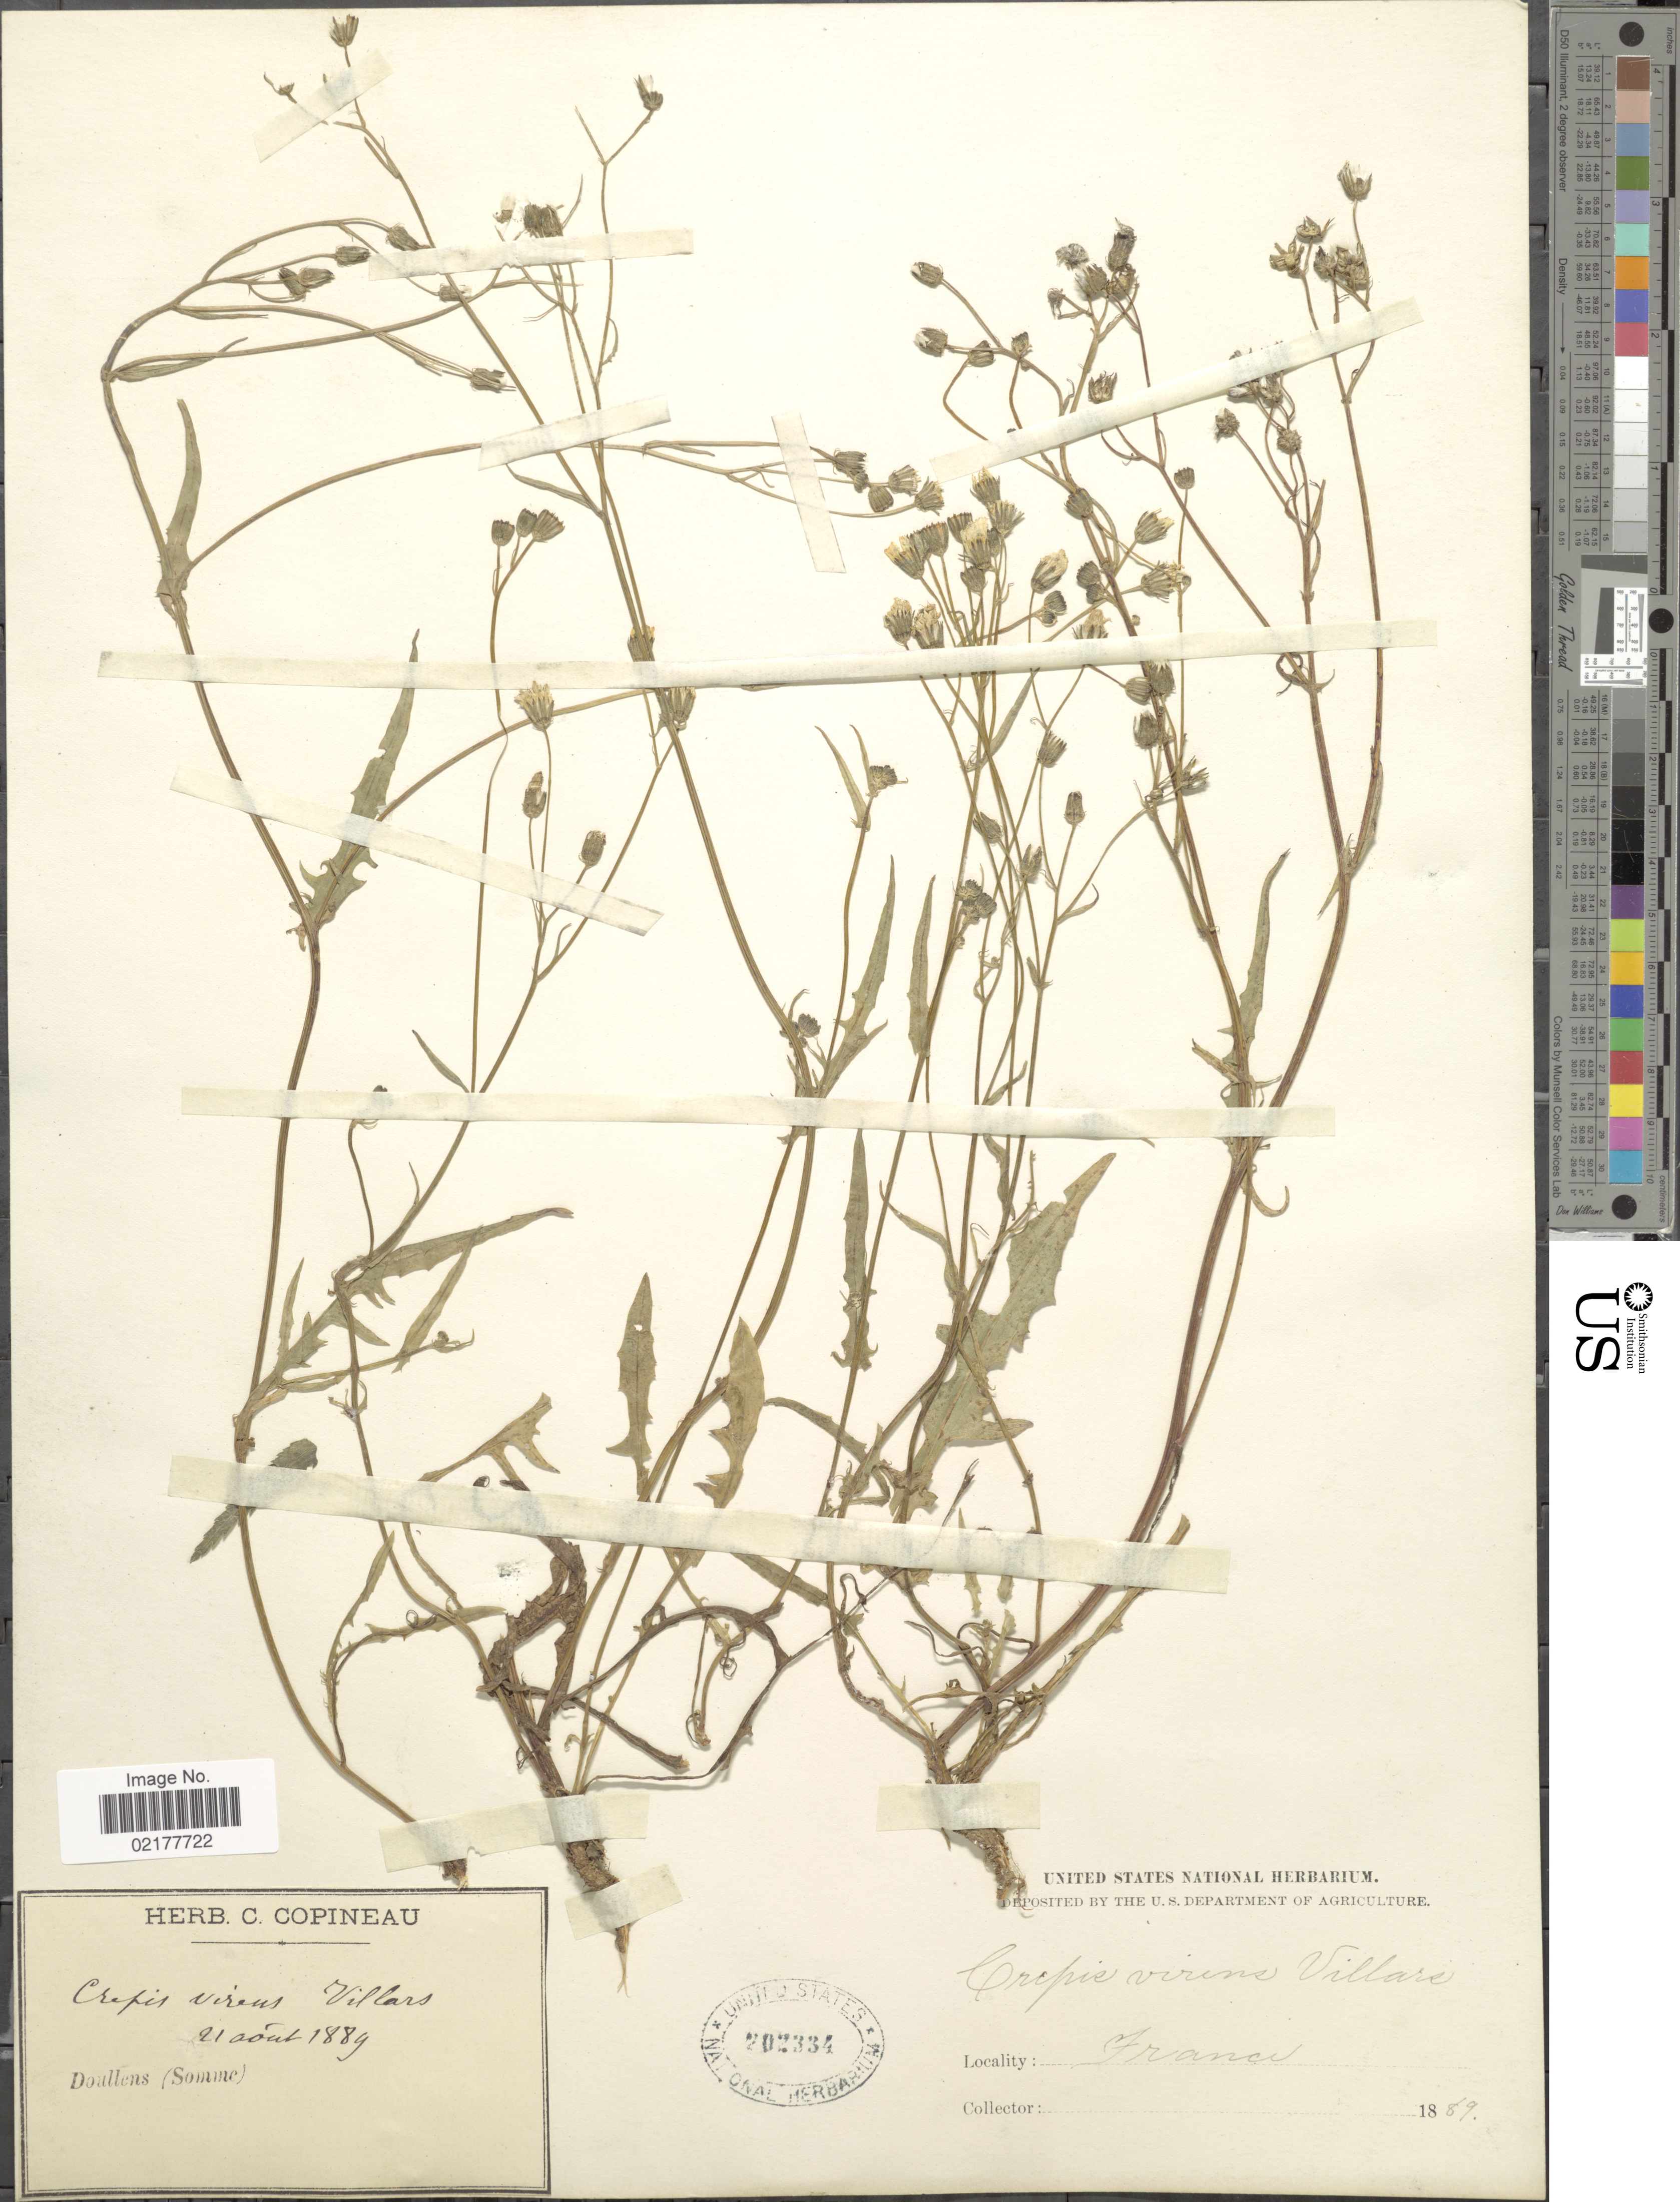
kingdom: Plantae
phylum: Tracheophyta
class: Magnoliopsida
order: Asterales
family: Asteraceae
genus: Crepis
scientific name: Crepis capillaris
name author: (L.) Wallr.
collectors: ex herb. C. Copineau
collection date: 1889-08-21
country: France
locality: Doullens (Somme)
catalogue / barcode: US 202334